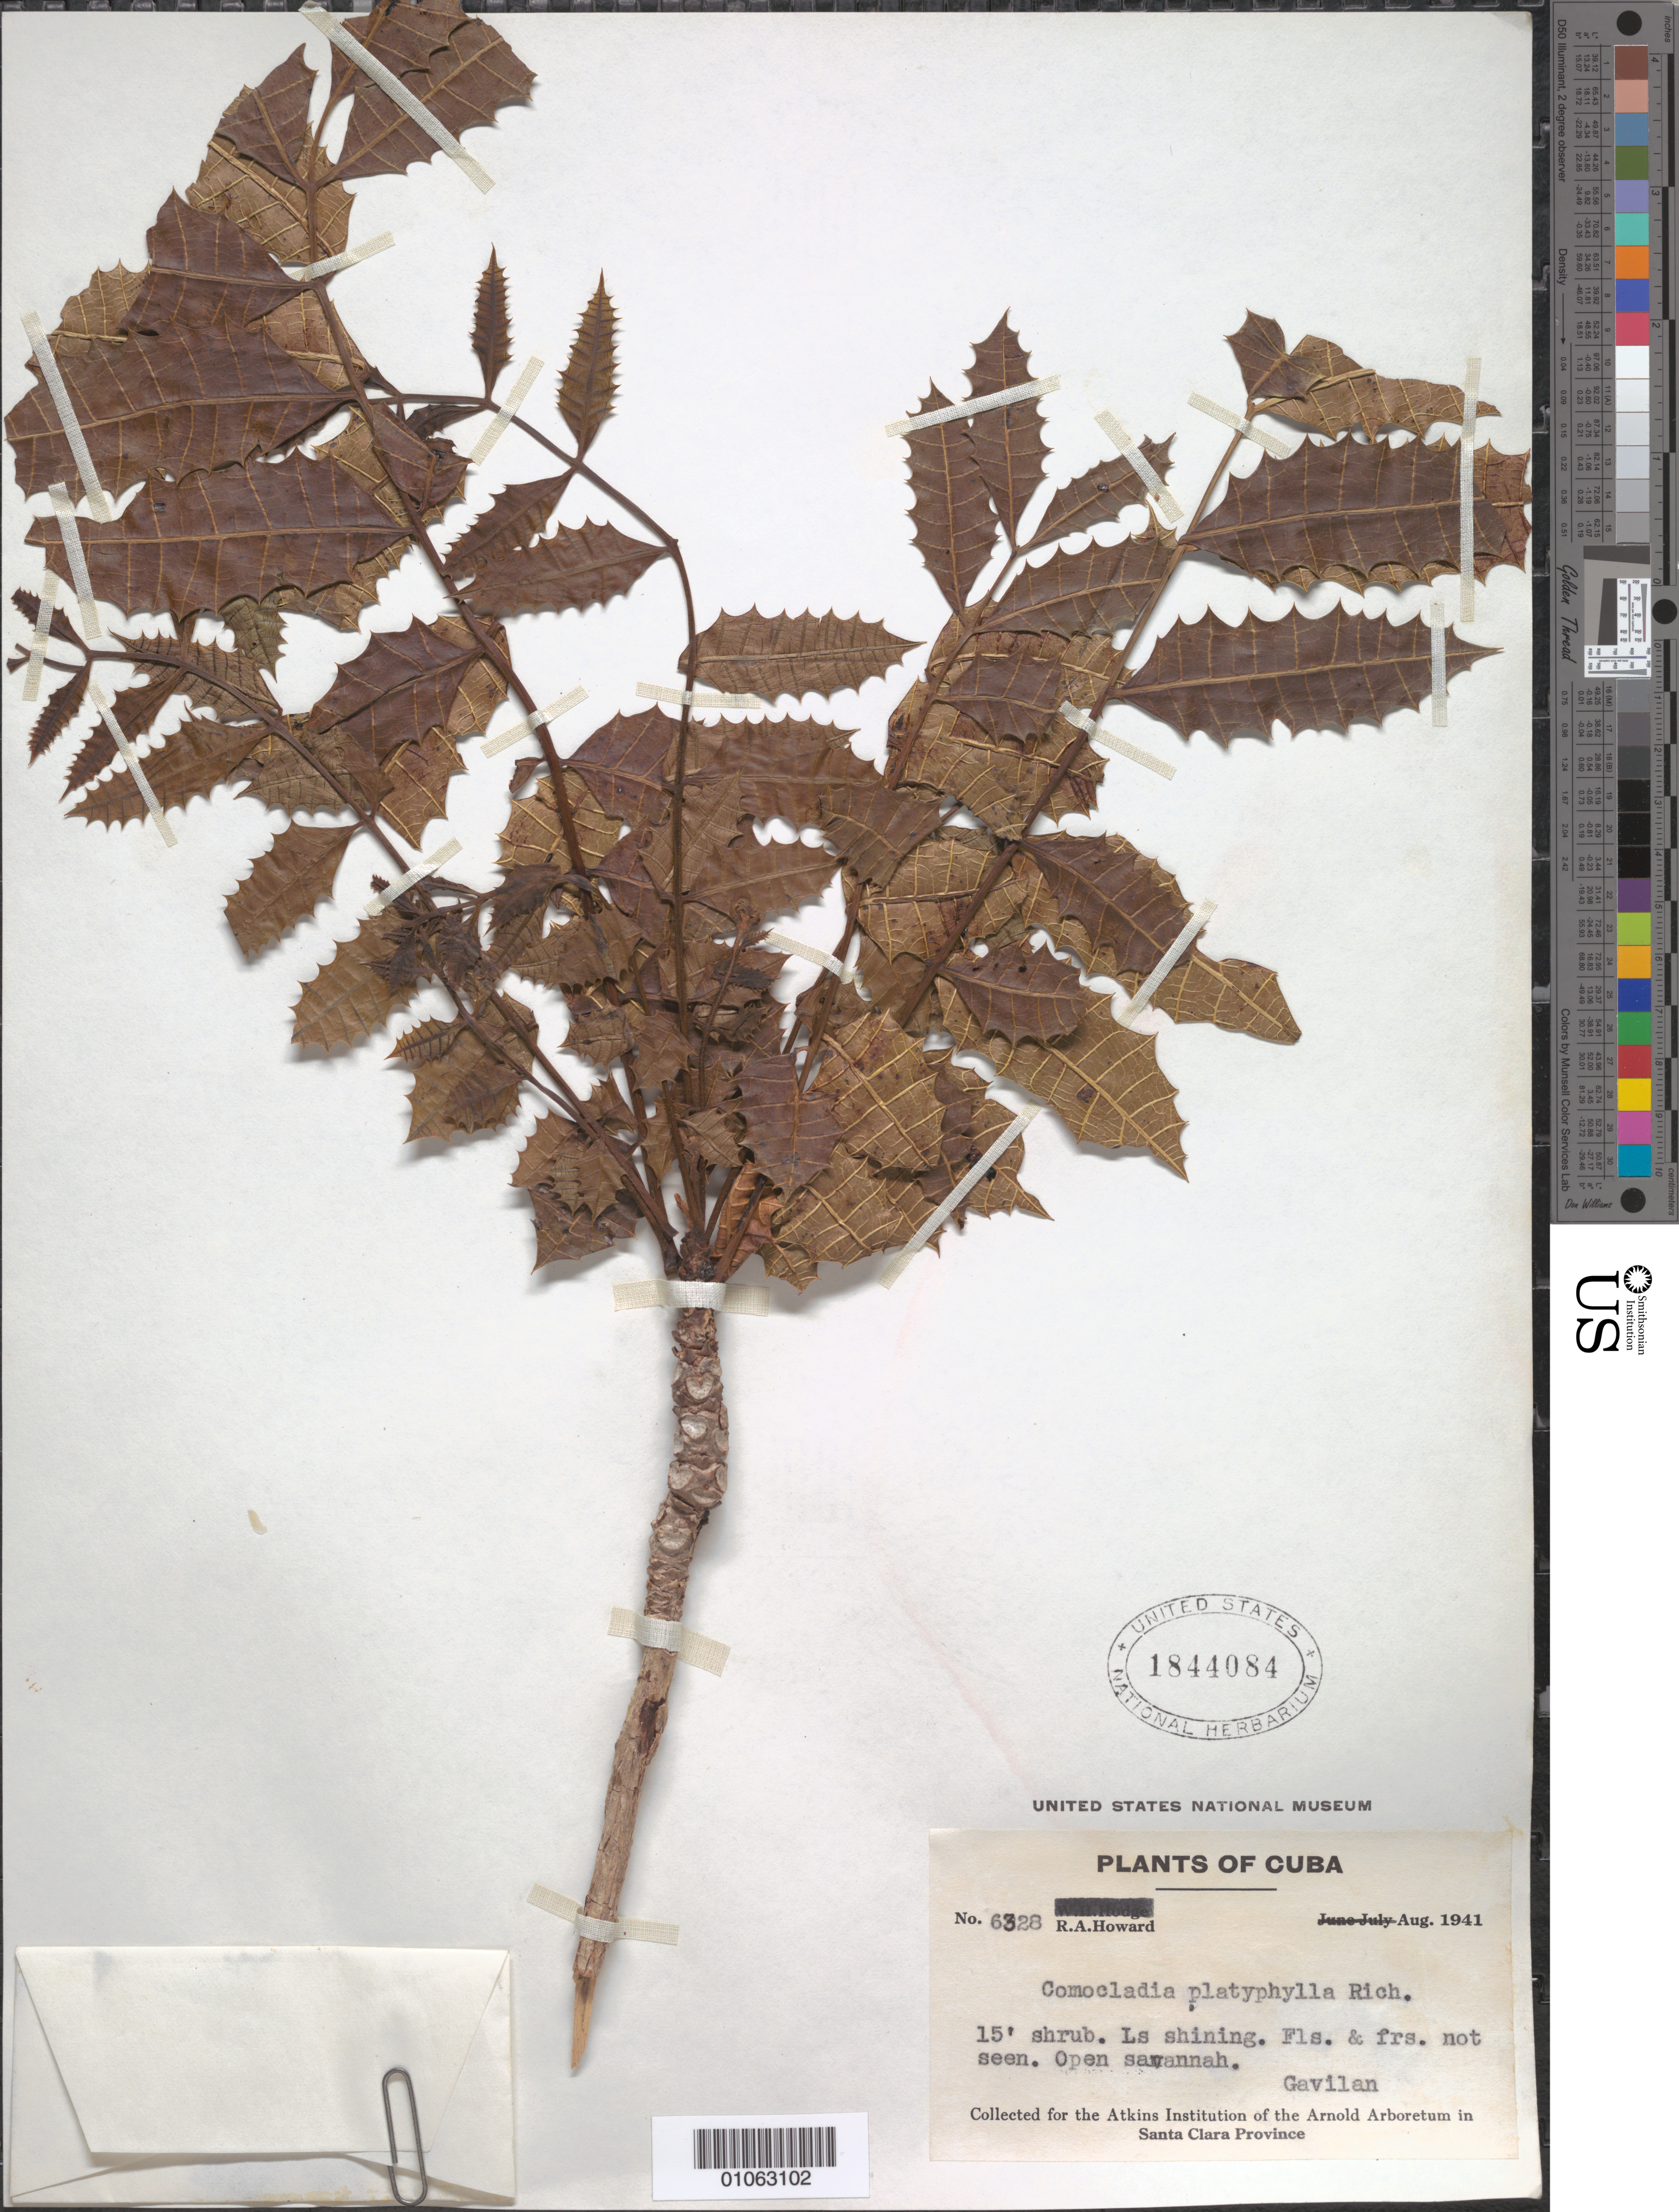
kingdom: Plantae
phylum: Tracheophyta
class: Magnoliopsida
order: Sapindales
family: Anacardiaceae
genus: Comocladia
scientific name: Comocladia platyphylla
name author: A. Rich. ex Griseb.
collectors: R. A. Howard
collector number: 6328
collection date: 1941-08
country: Cuba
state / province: Las Villas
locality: Gavilan. Santa Clara Province.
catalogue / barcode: US 1844084